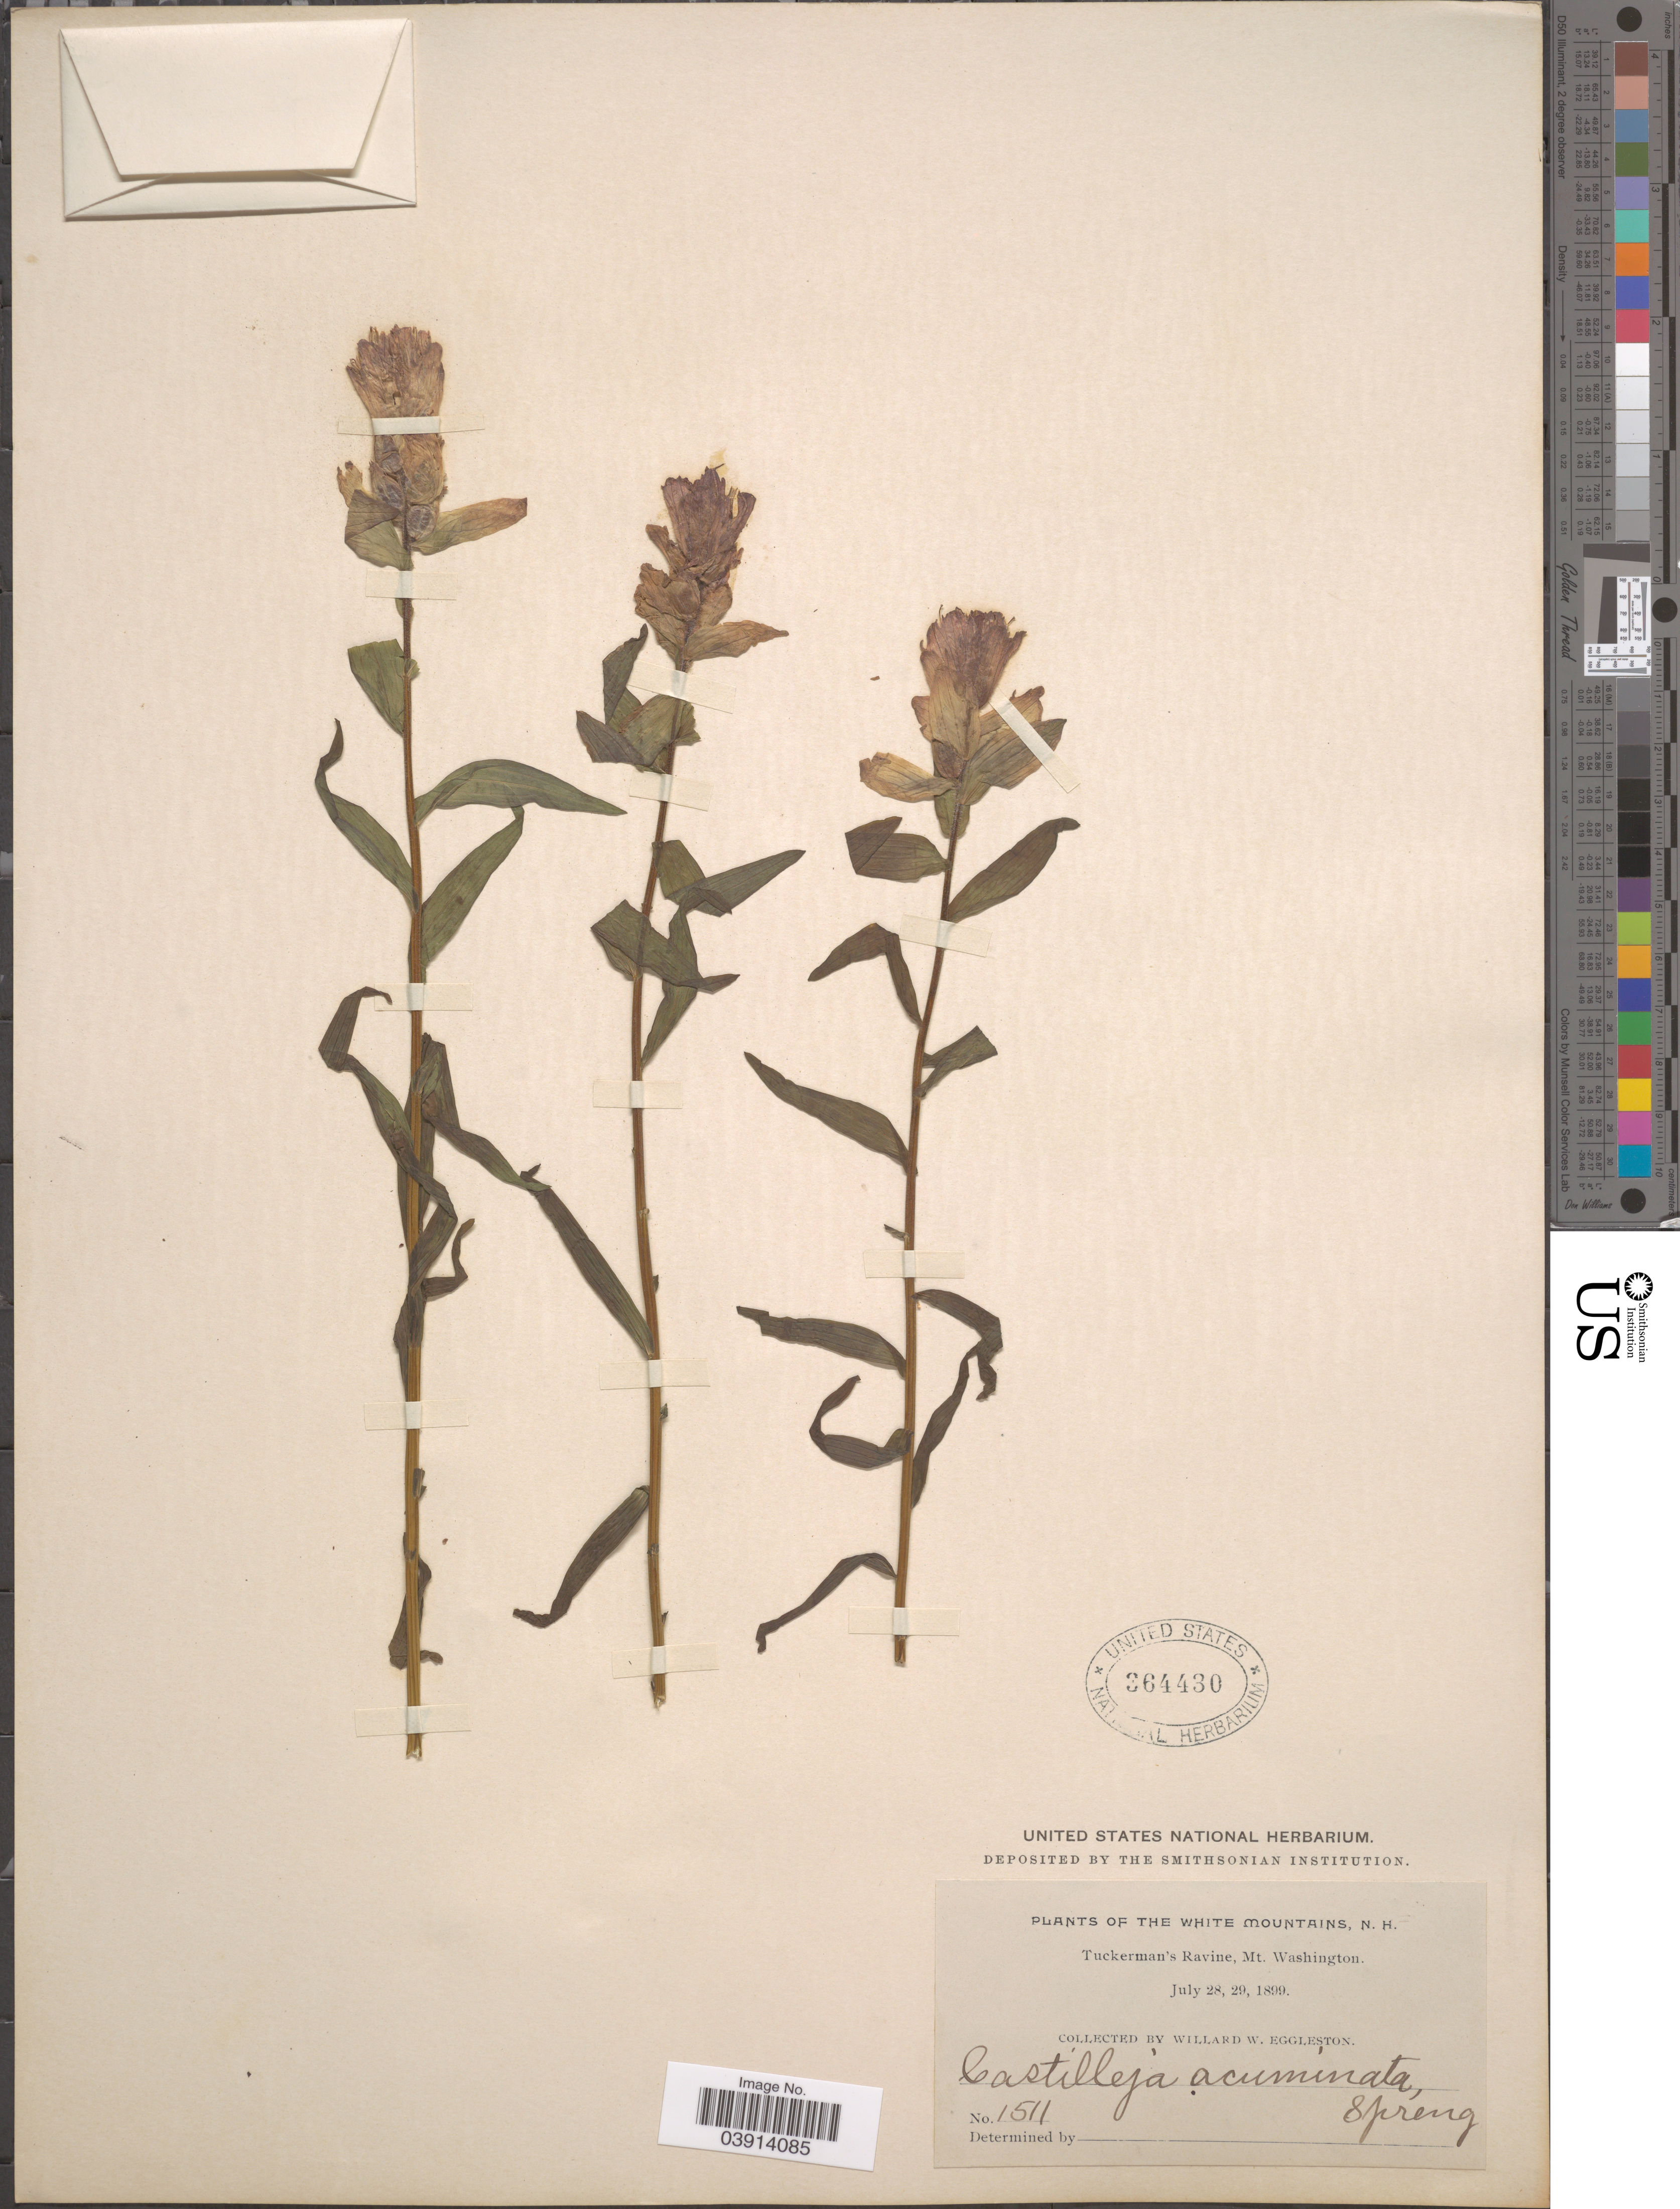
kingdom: Plantae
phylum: Tracheophyta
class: Magnoliopsida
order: Lamiales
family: Orobanchaceae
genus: Castilleja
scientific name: Castilleja septentrionalis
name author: Lindl.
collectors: W. W. Eggleston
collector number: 1511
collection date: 1899-07-28/1899-07-29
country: United States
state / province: New Hampshire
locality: The White Mountains. Tuckerman's Ravine, Mt. Washington.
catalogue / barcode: US 364430